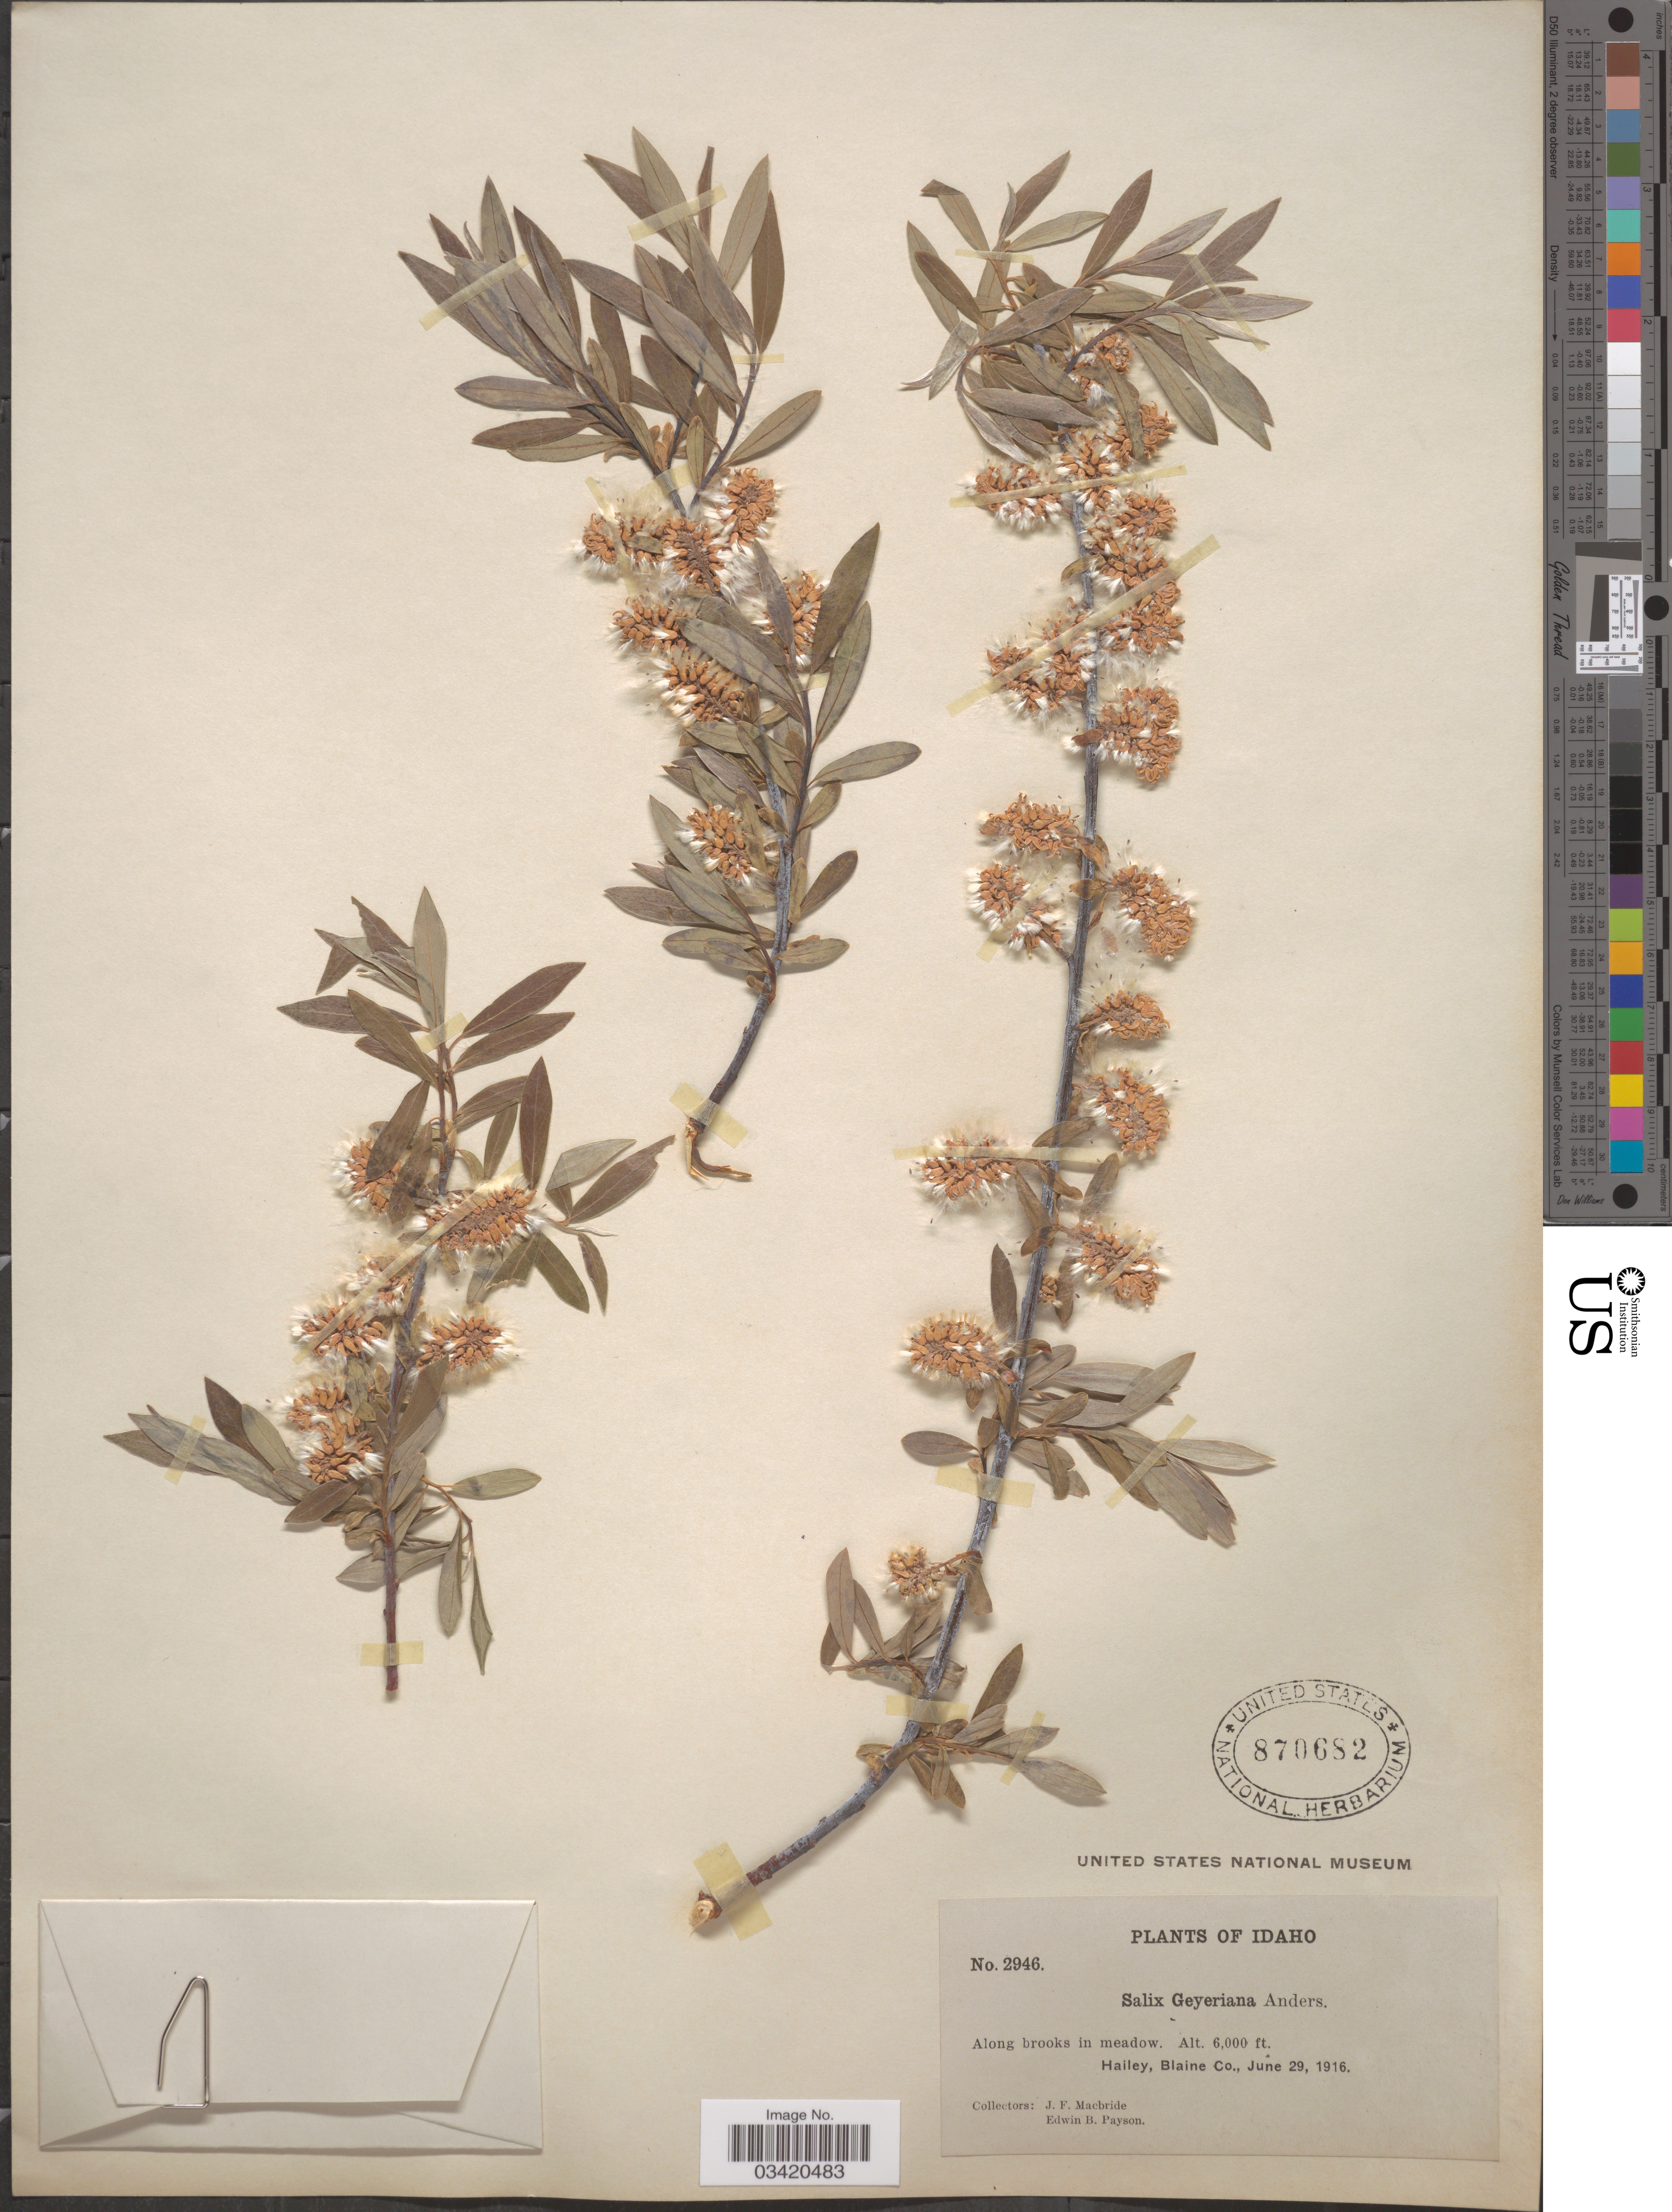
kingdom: Plantae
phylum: Tracheophyta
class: Magnoliopsida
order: Malpighiales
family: Salicaceae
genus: Salix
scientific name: Salix geyeriana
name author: Andersson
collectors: J. F. Macbride & E. B. Payson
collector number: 2946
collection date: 1916-06-29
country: United States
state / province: Idaho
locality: Hailey, Blaine Co.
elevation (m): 1829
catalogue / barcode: US 870682